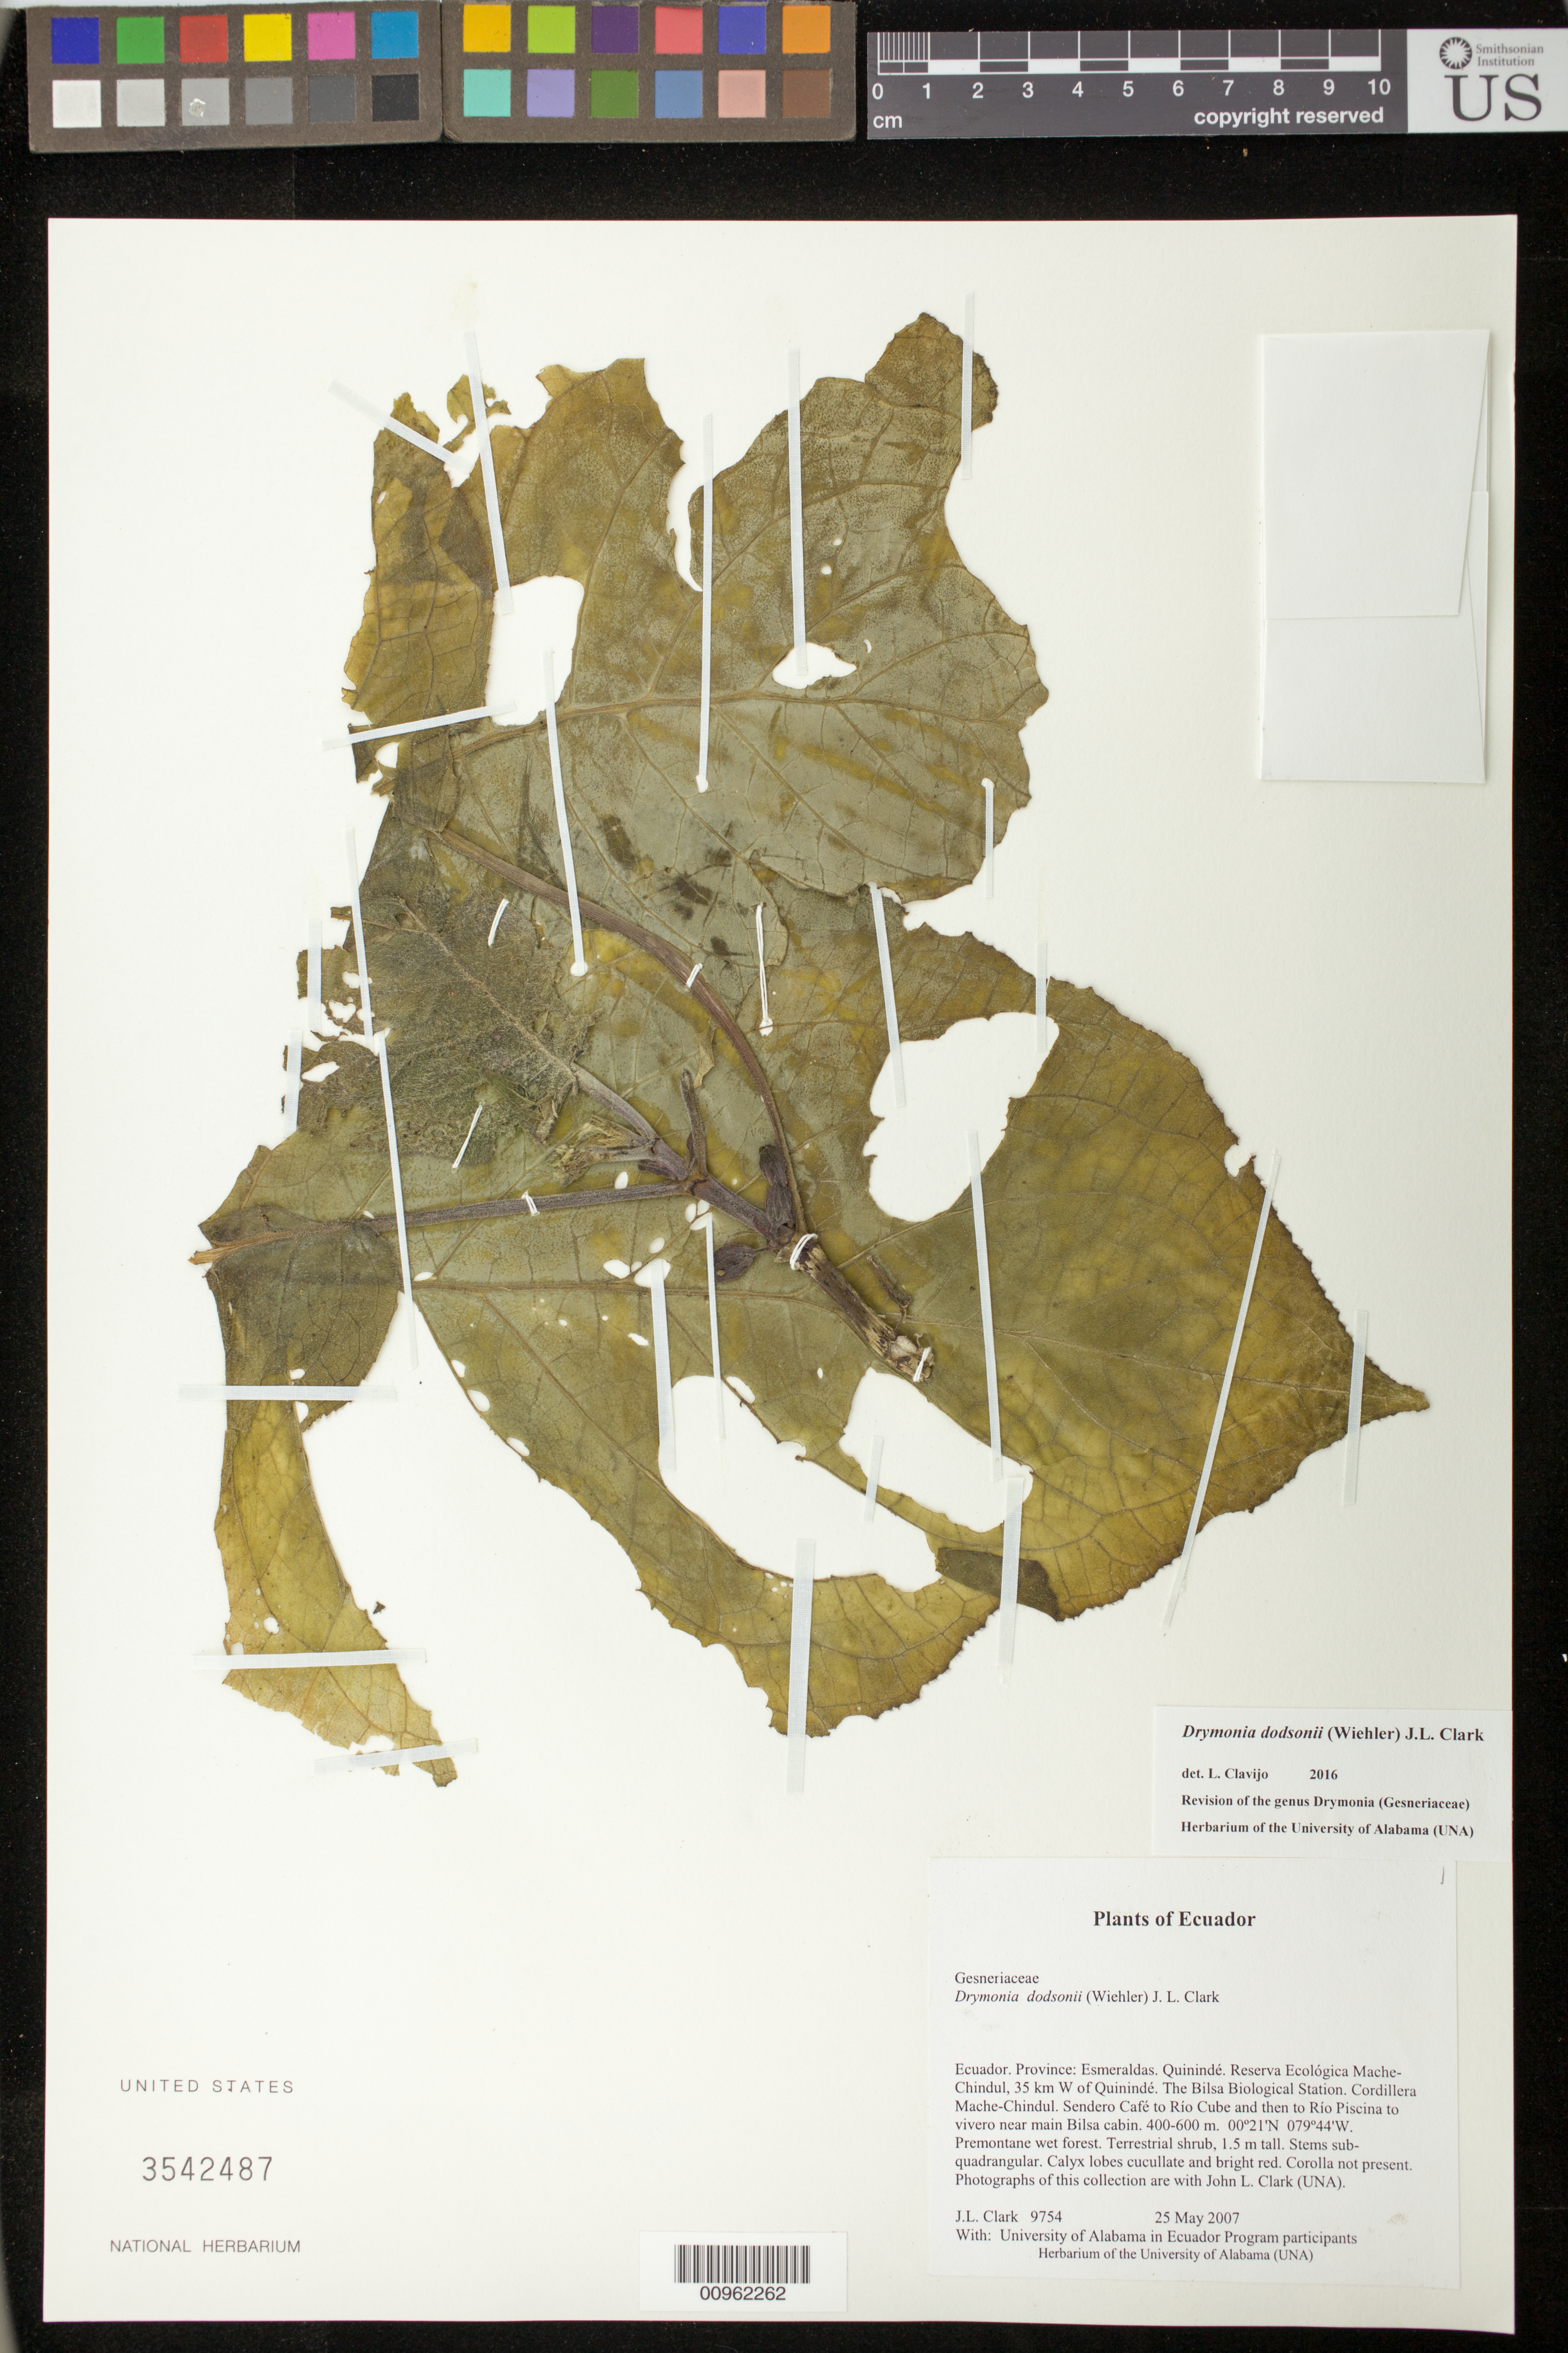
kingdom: Plantae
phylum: Tracheophyta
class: Magnoliopsida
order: Lamiales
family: Gesneriaceae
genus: Drymonia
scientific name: Drymonia dodsonii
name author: (Wiehler) J.L. Clark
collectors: J. L. Clark & University of Alabama in Ecuador Program participants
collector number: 9754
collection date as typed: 25 May 2007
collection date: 2007-05-25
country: Ecuador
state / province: Esmeraldas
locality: Quinindé. Reserva Ecológica Mache-Chindul, 35 km W of Quinindé. The Bilsa Biological Station. Cordillera Mache-Chindul. Sendero Café to Río Cube and then to Río Piscina to vivero near main Bilsa cabin.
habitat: Premontane wet forest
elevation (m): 400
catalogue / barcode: US 3542487